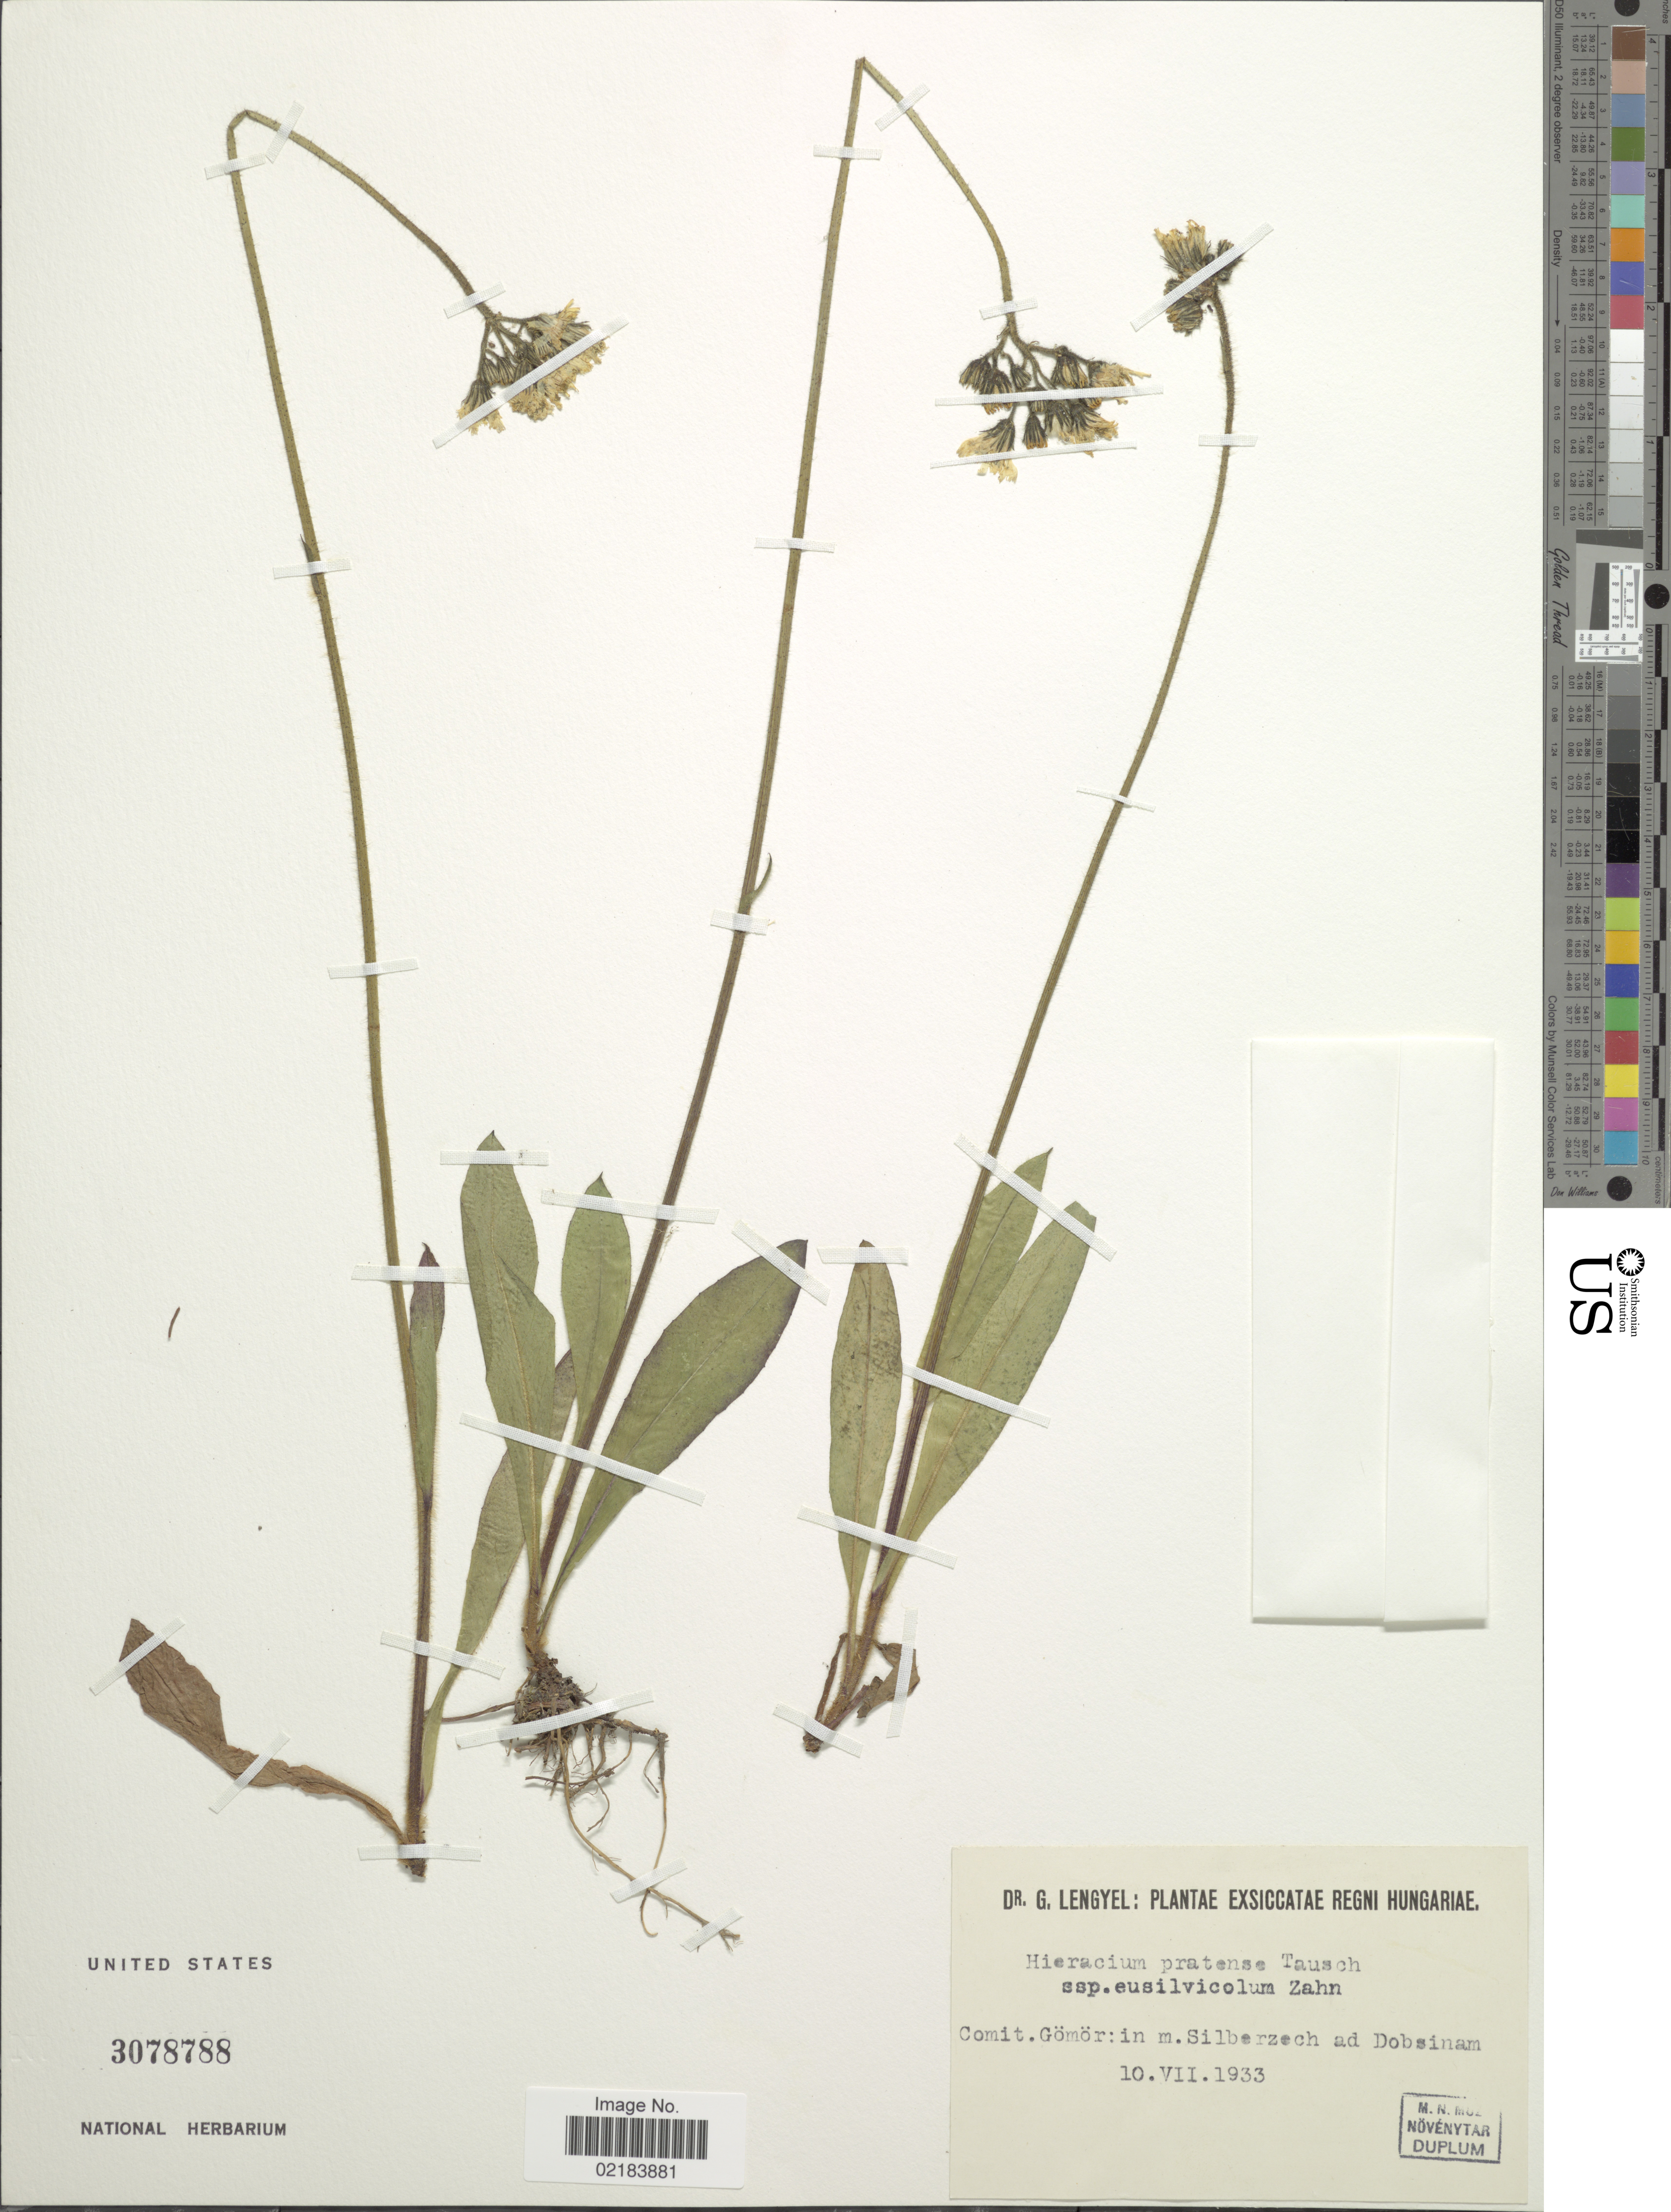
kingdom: Plantae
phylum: Tracheophyta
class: Magnoliopsida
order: Asterales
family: Asteraceae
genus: Pilosella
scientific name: Pilosella caespitosa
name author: (Dumort.) P. D. Sell & C. West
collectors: G. Lengyel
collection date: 1933-07-10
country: Hungary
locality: Comit. Gomor in m. Silberzech ad Dobsinam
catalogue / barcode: US 3078788